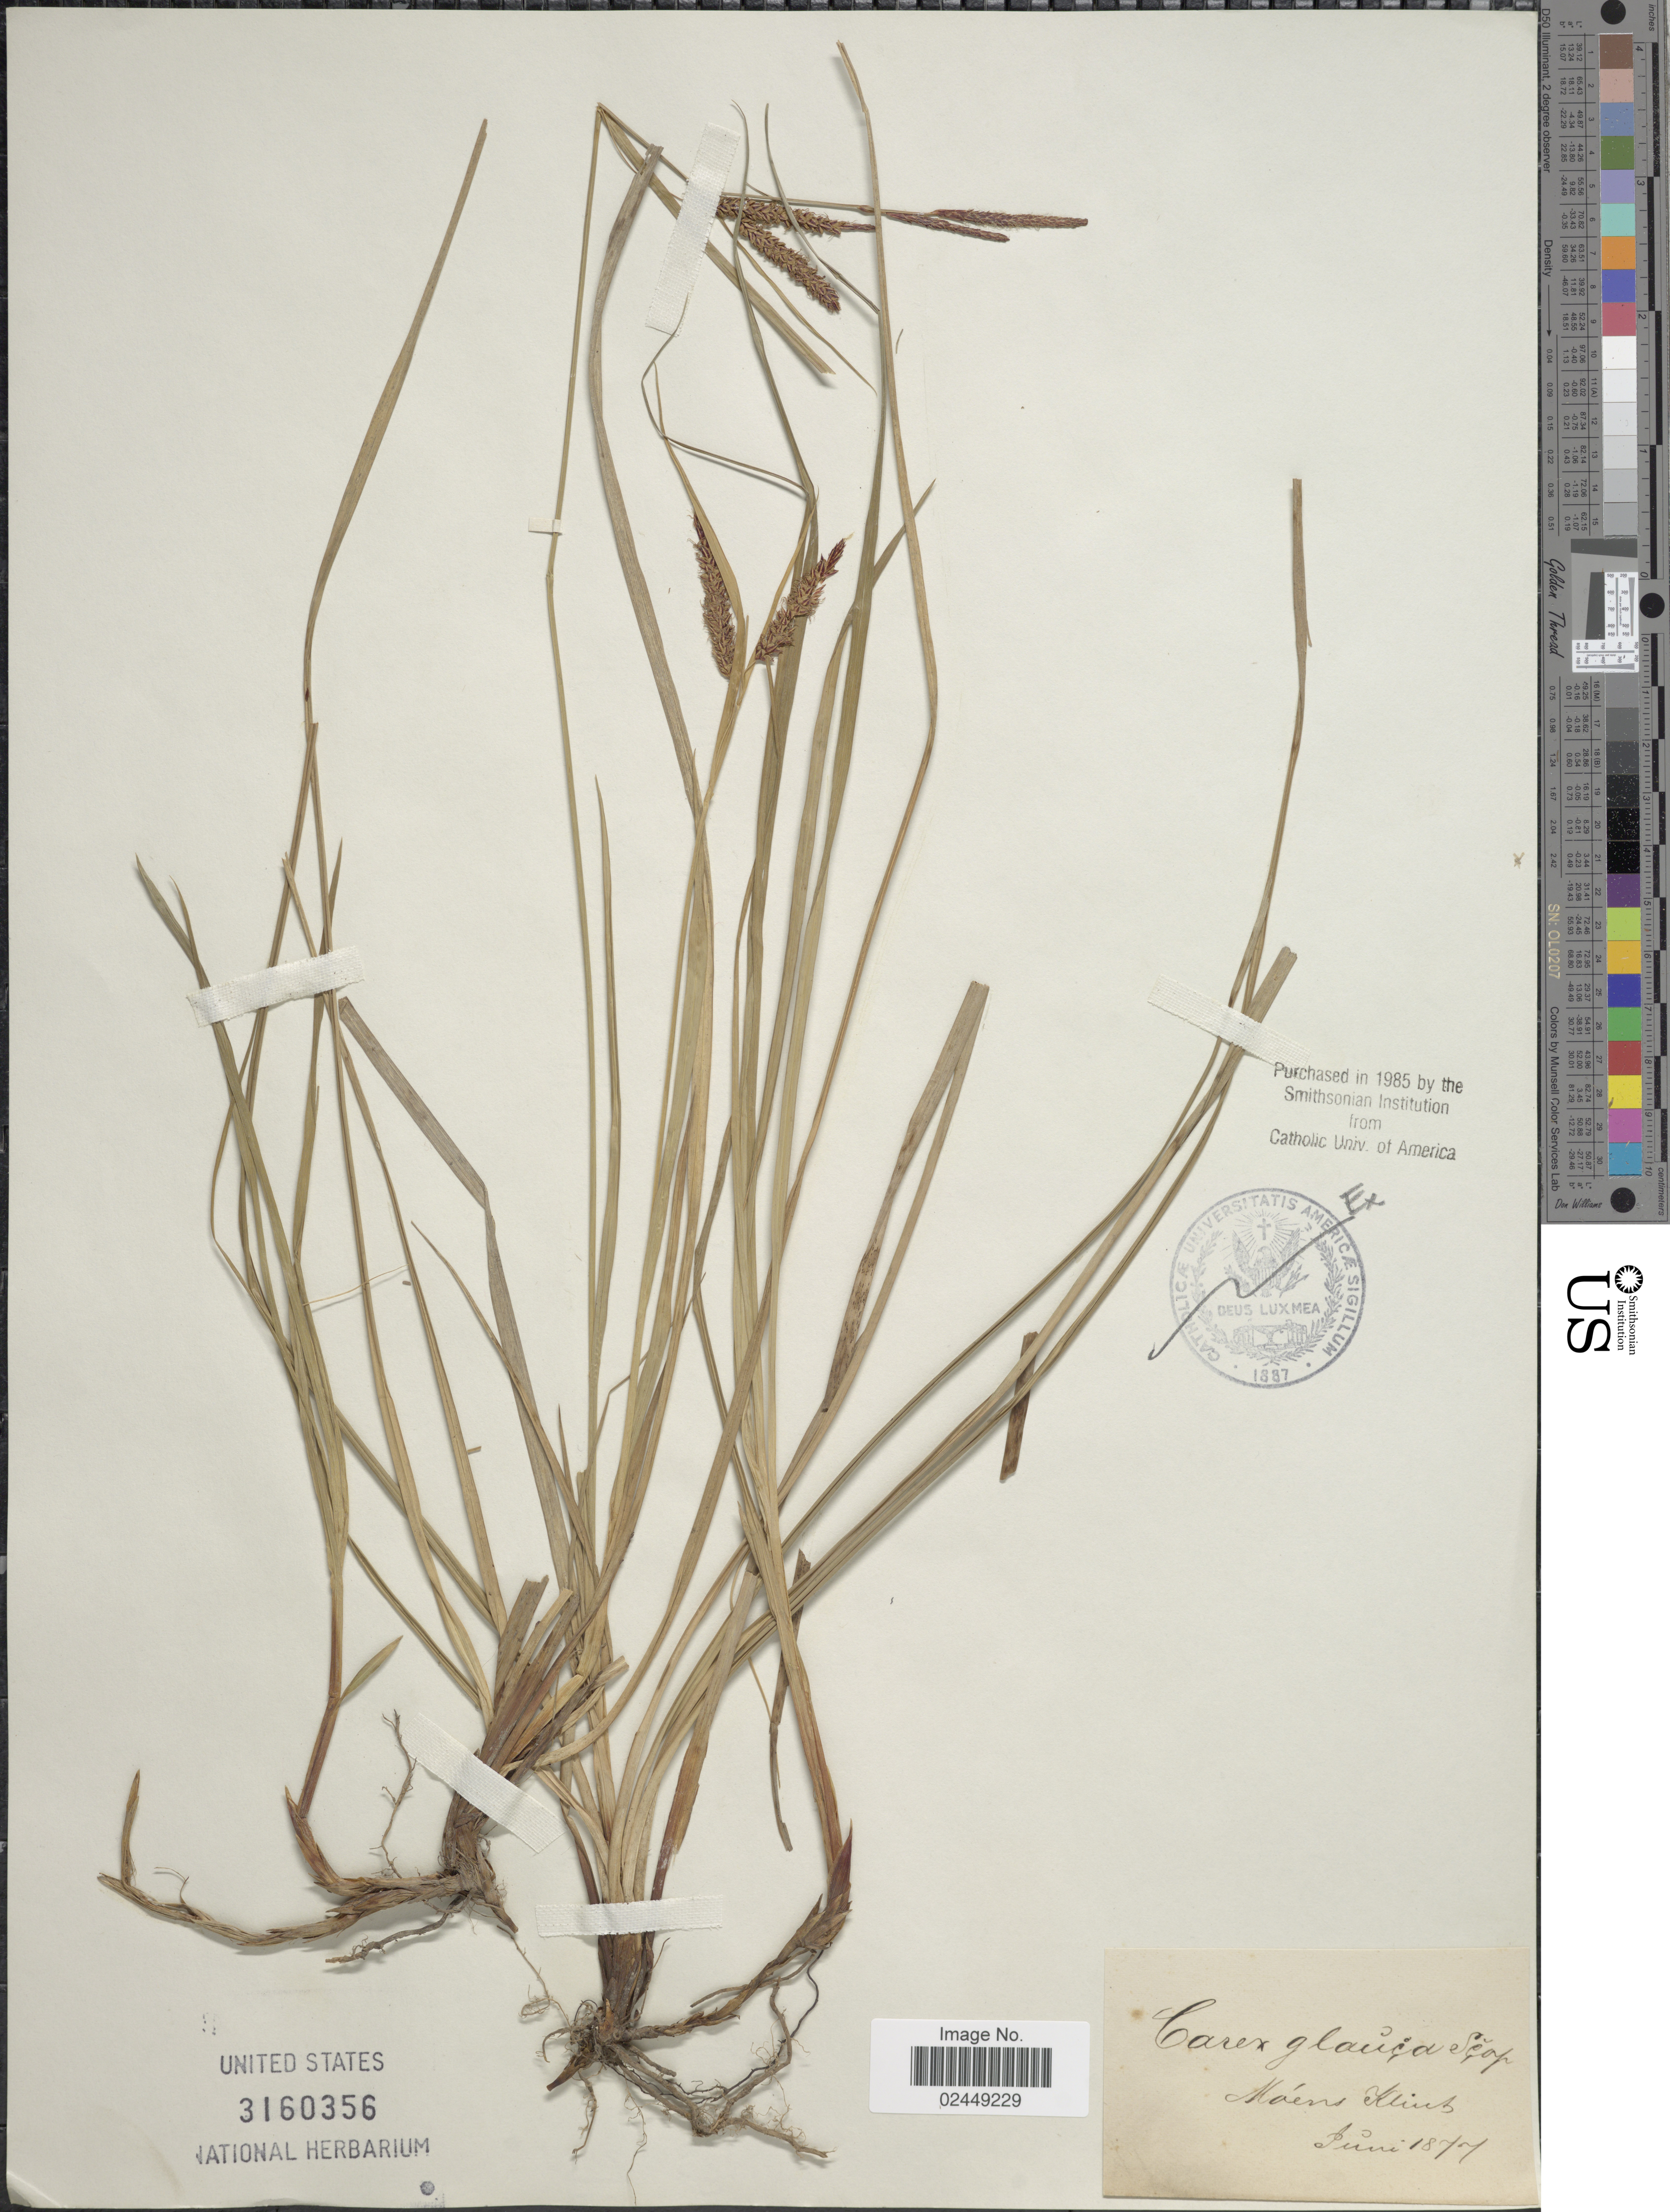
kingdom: Plantae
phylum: Tracheophyta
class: Liliopsida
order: Poales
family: Cyperaceae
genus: Carex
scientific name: Carex flacca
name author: Schreb.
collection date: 1877-06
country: Denmark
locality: Moens Klint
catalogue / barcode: US 3160356